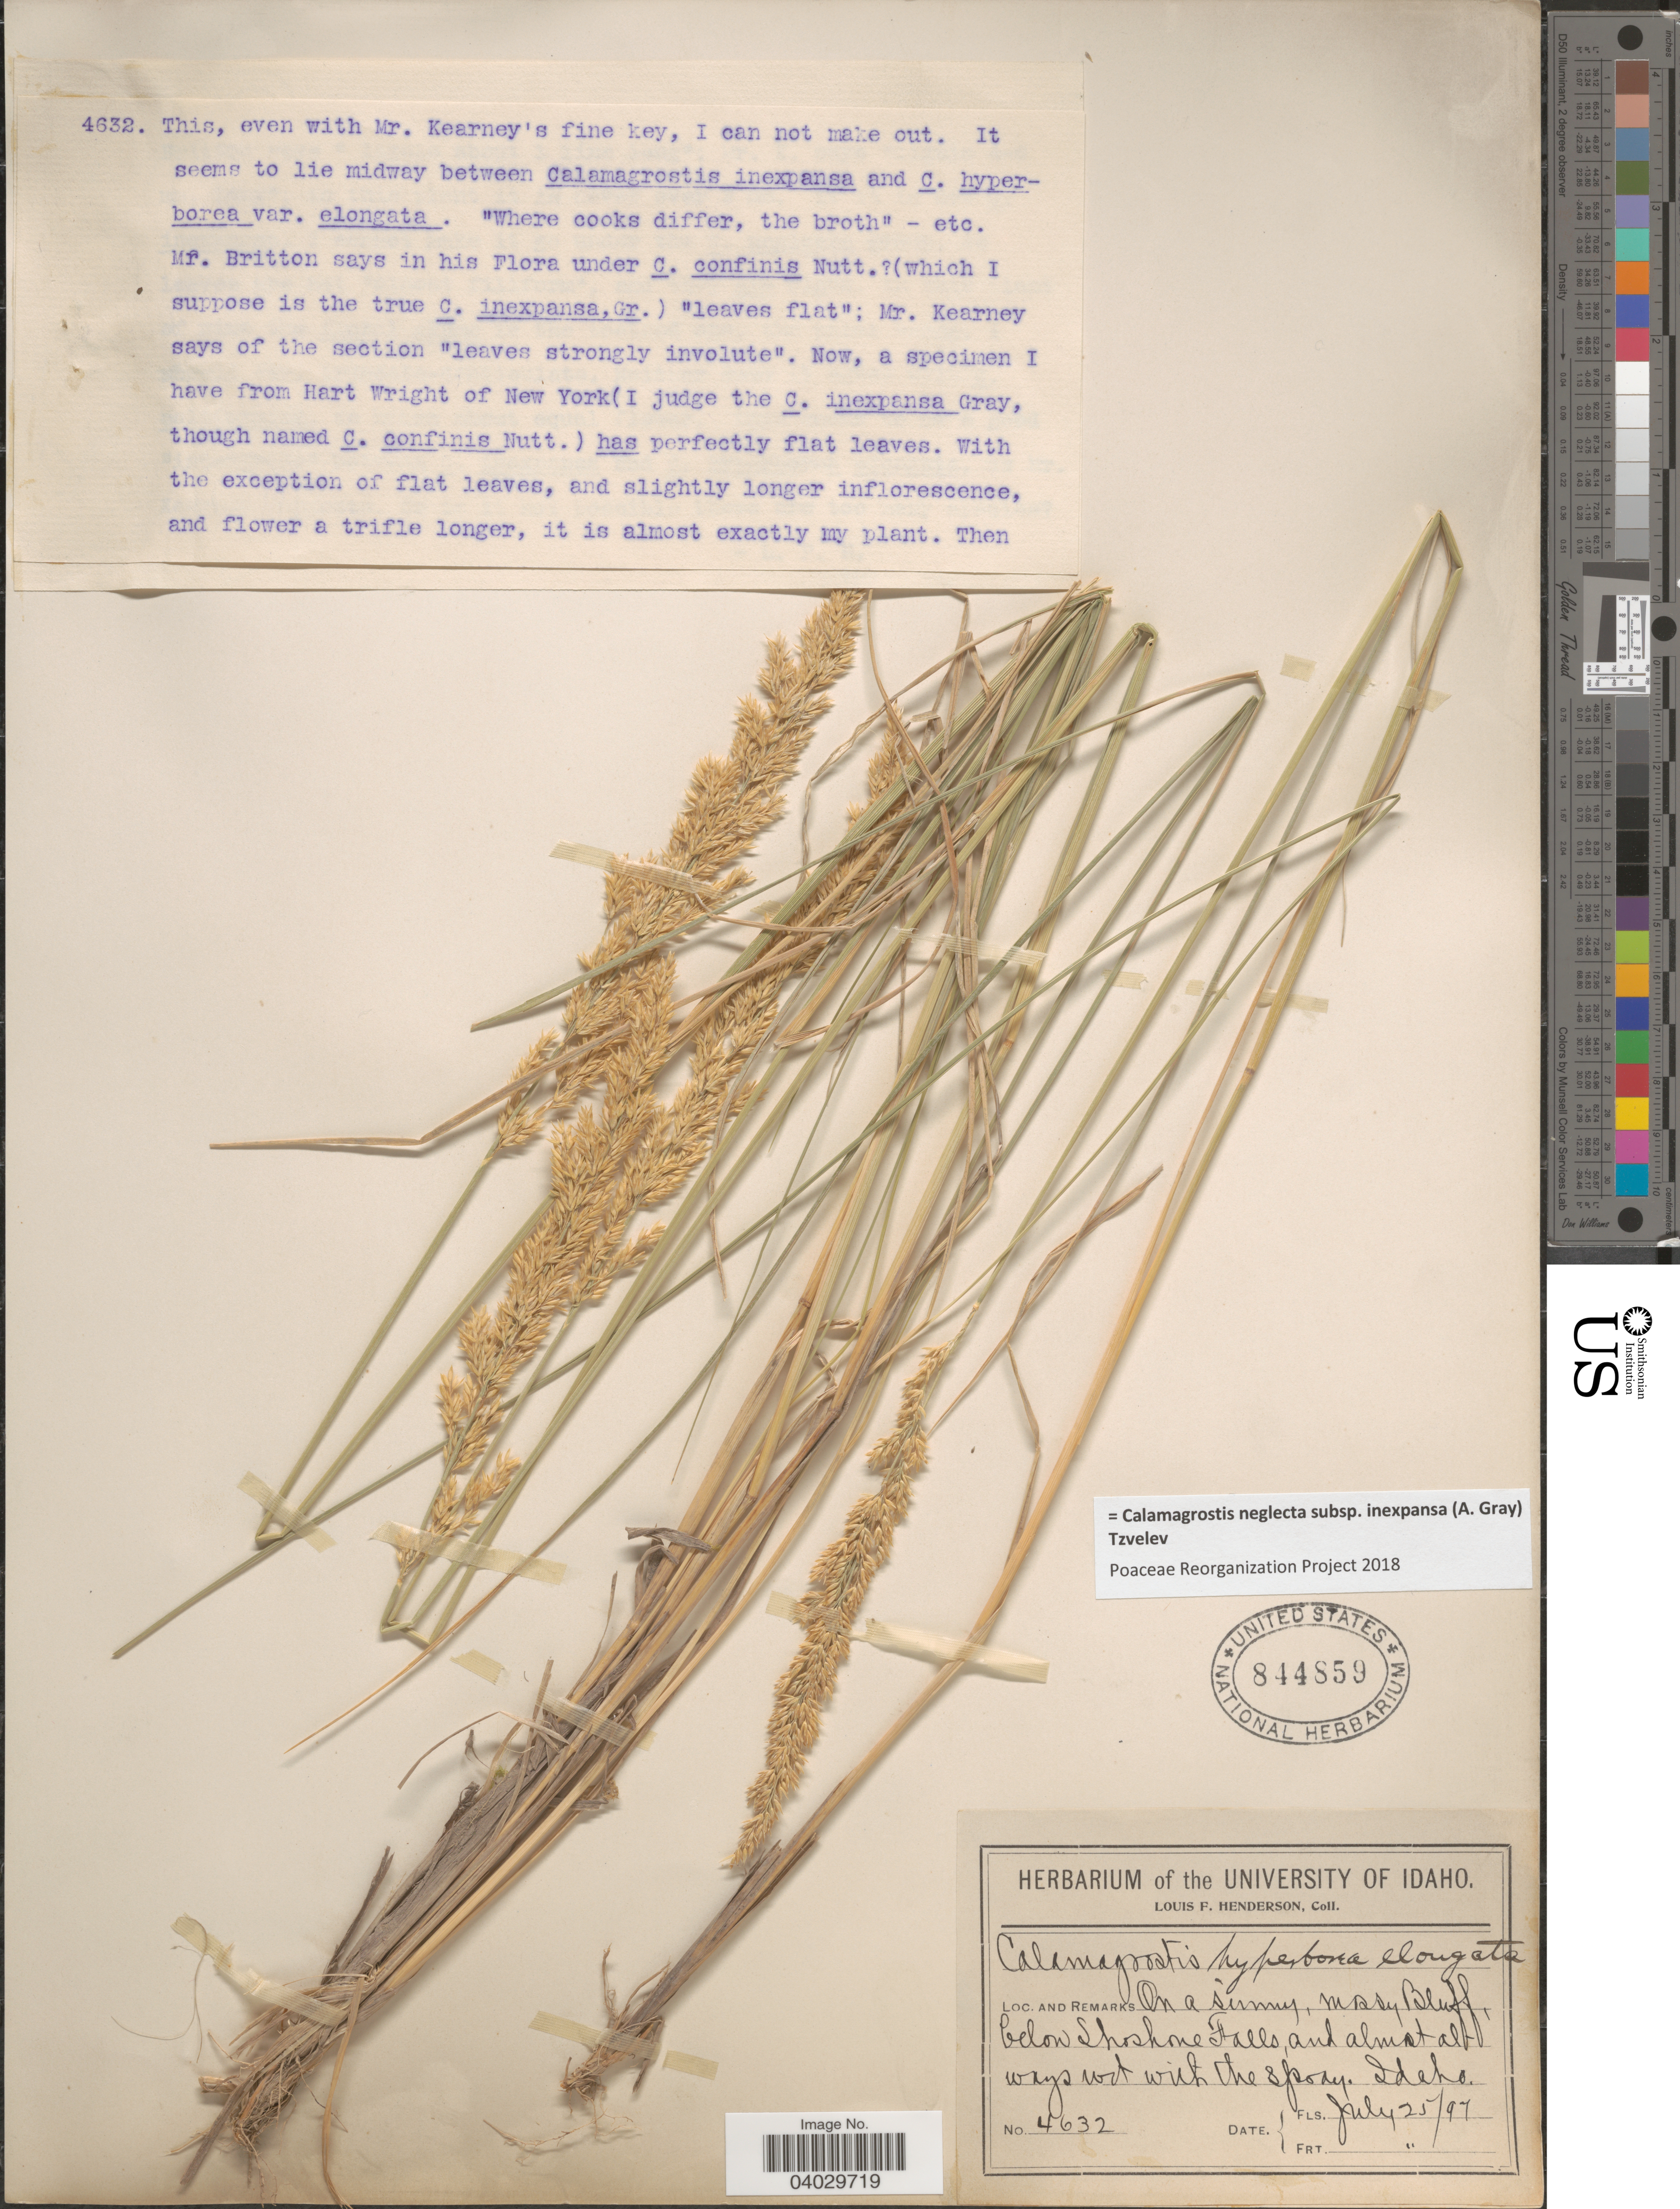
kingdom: Plantae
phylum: Tracheophyta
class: Liliopsida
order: Poales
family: Poaceae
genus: Calamagrostis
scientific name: Calamagrostis neglecta subsp. inexpansa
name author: (A. Gray) Tzvelev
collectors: L. Henderson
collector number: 4632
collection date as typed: Transcribed d/m/y: 25/7/97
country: United States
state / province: Idaho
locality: Mossy Bluff, below Shoshone Falls.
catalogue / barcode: US 844859